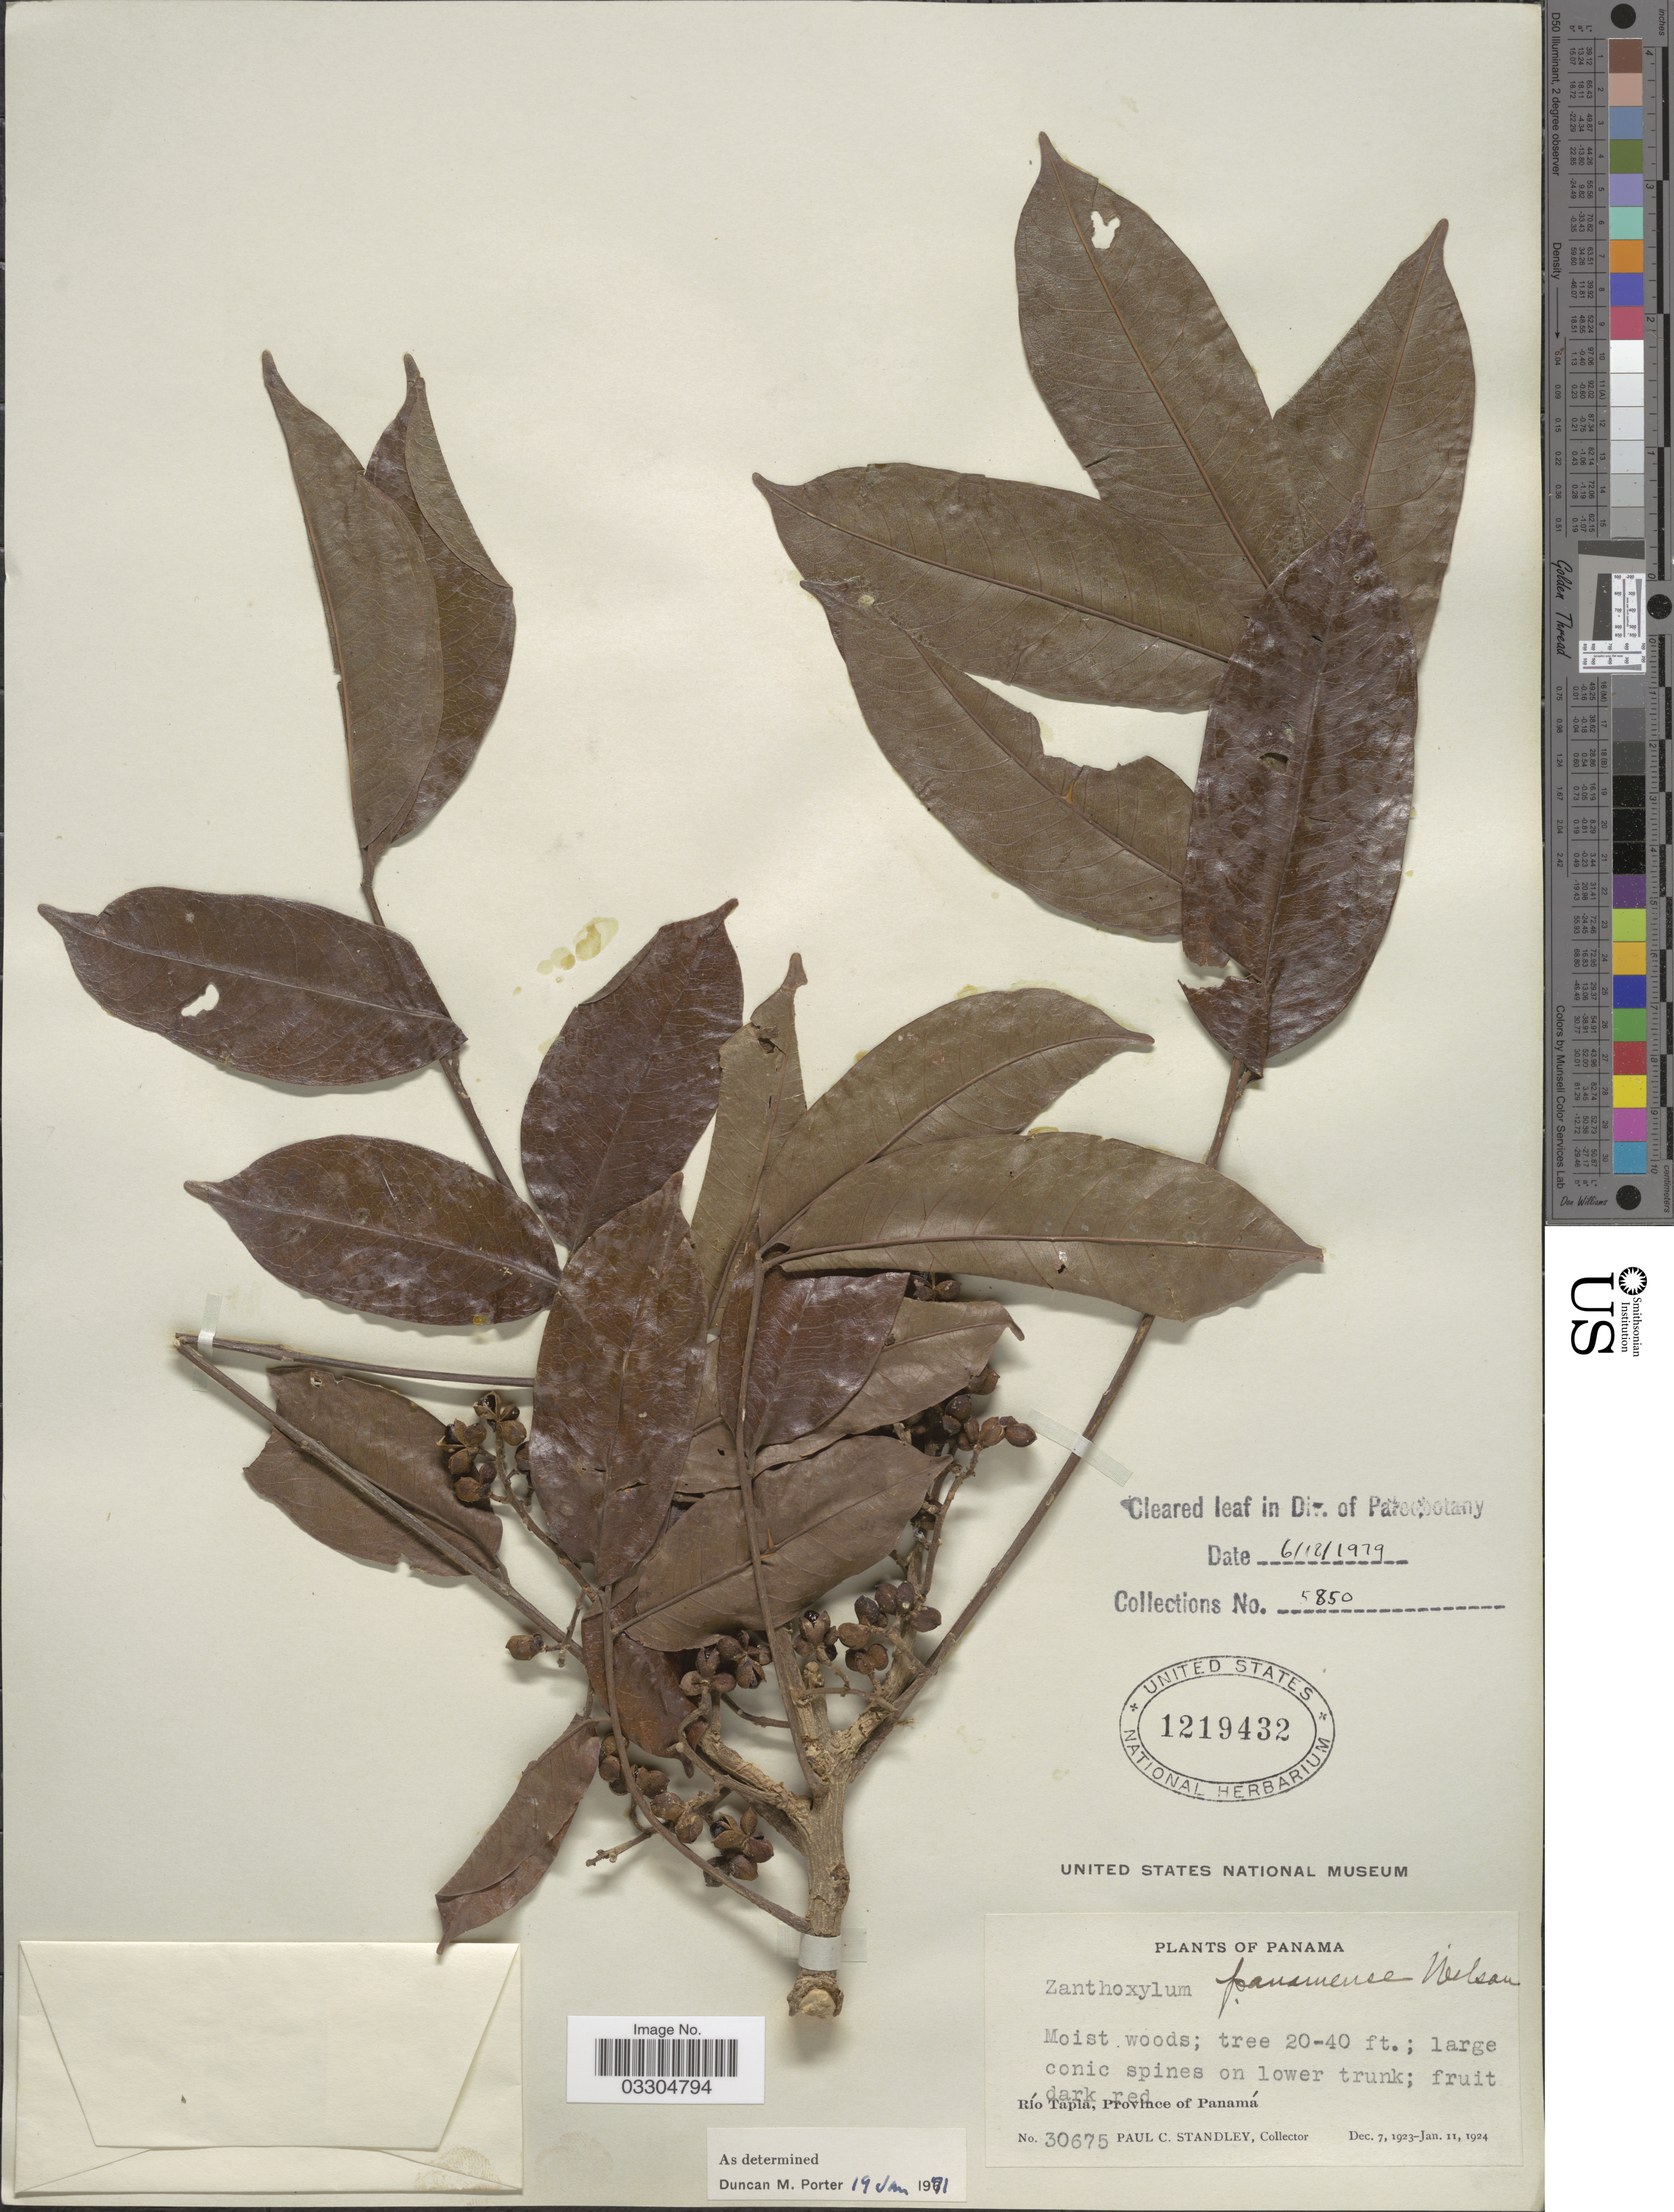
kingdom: Plantae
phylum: Tracheophyta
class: Magnoliopsida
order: Sapindales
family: Rutaceae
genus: Zanthoxylum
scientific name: Zanthoxylum riedelianum subsp. kellermanii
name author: (P. Wilson) Reynel ex C. Nelson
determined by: Londoño-Echeverri, Y.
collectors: P. C. Standley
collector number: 30675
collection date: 1923-12-07/1924-01-11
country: Panama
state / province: Panamá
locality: Río Tapia.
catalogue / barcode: US 1219432